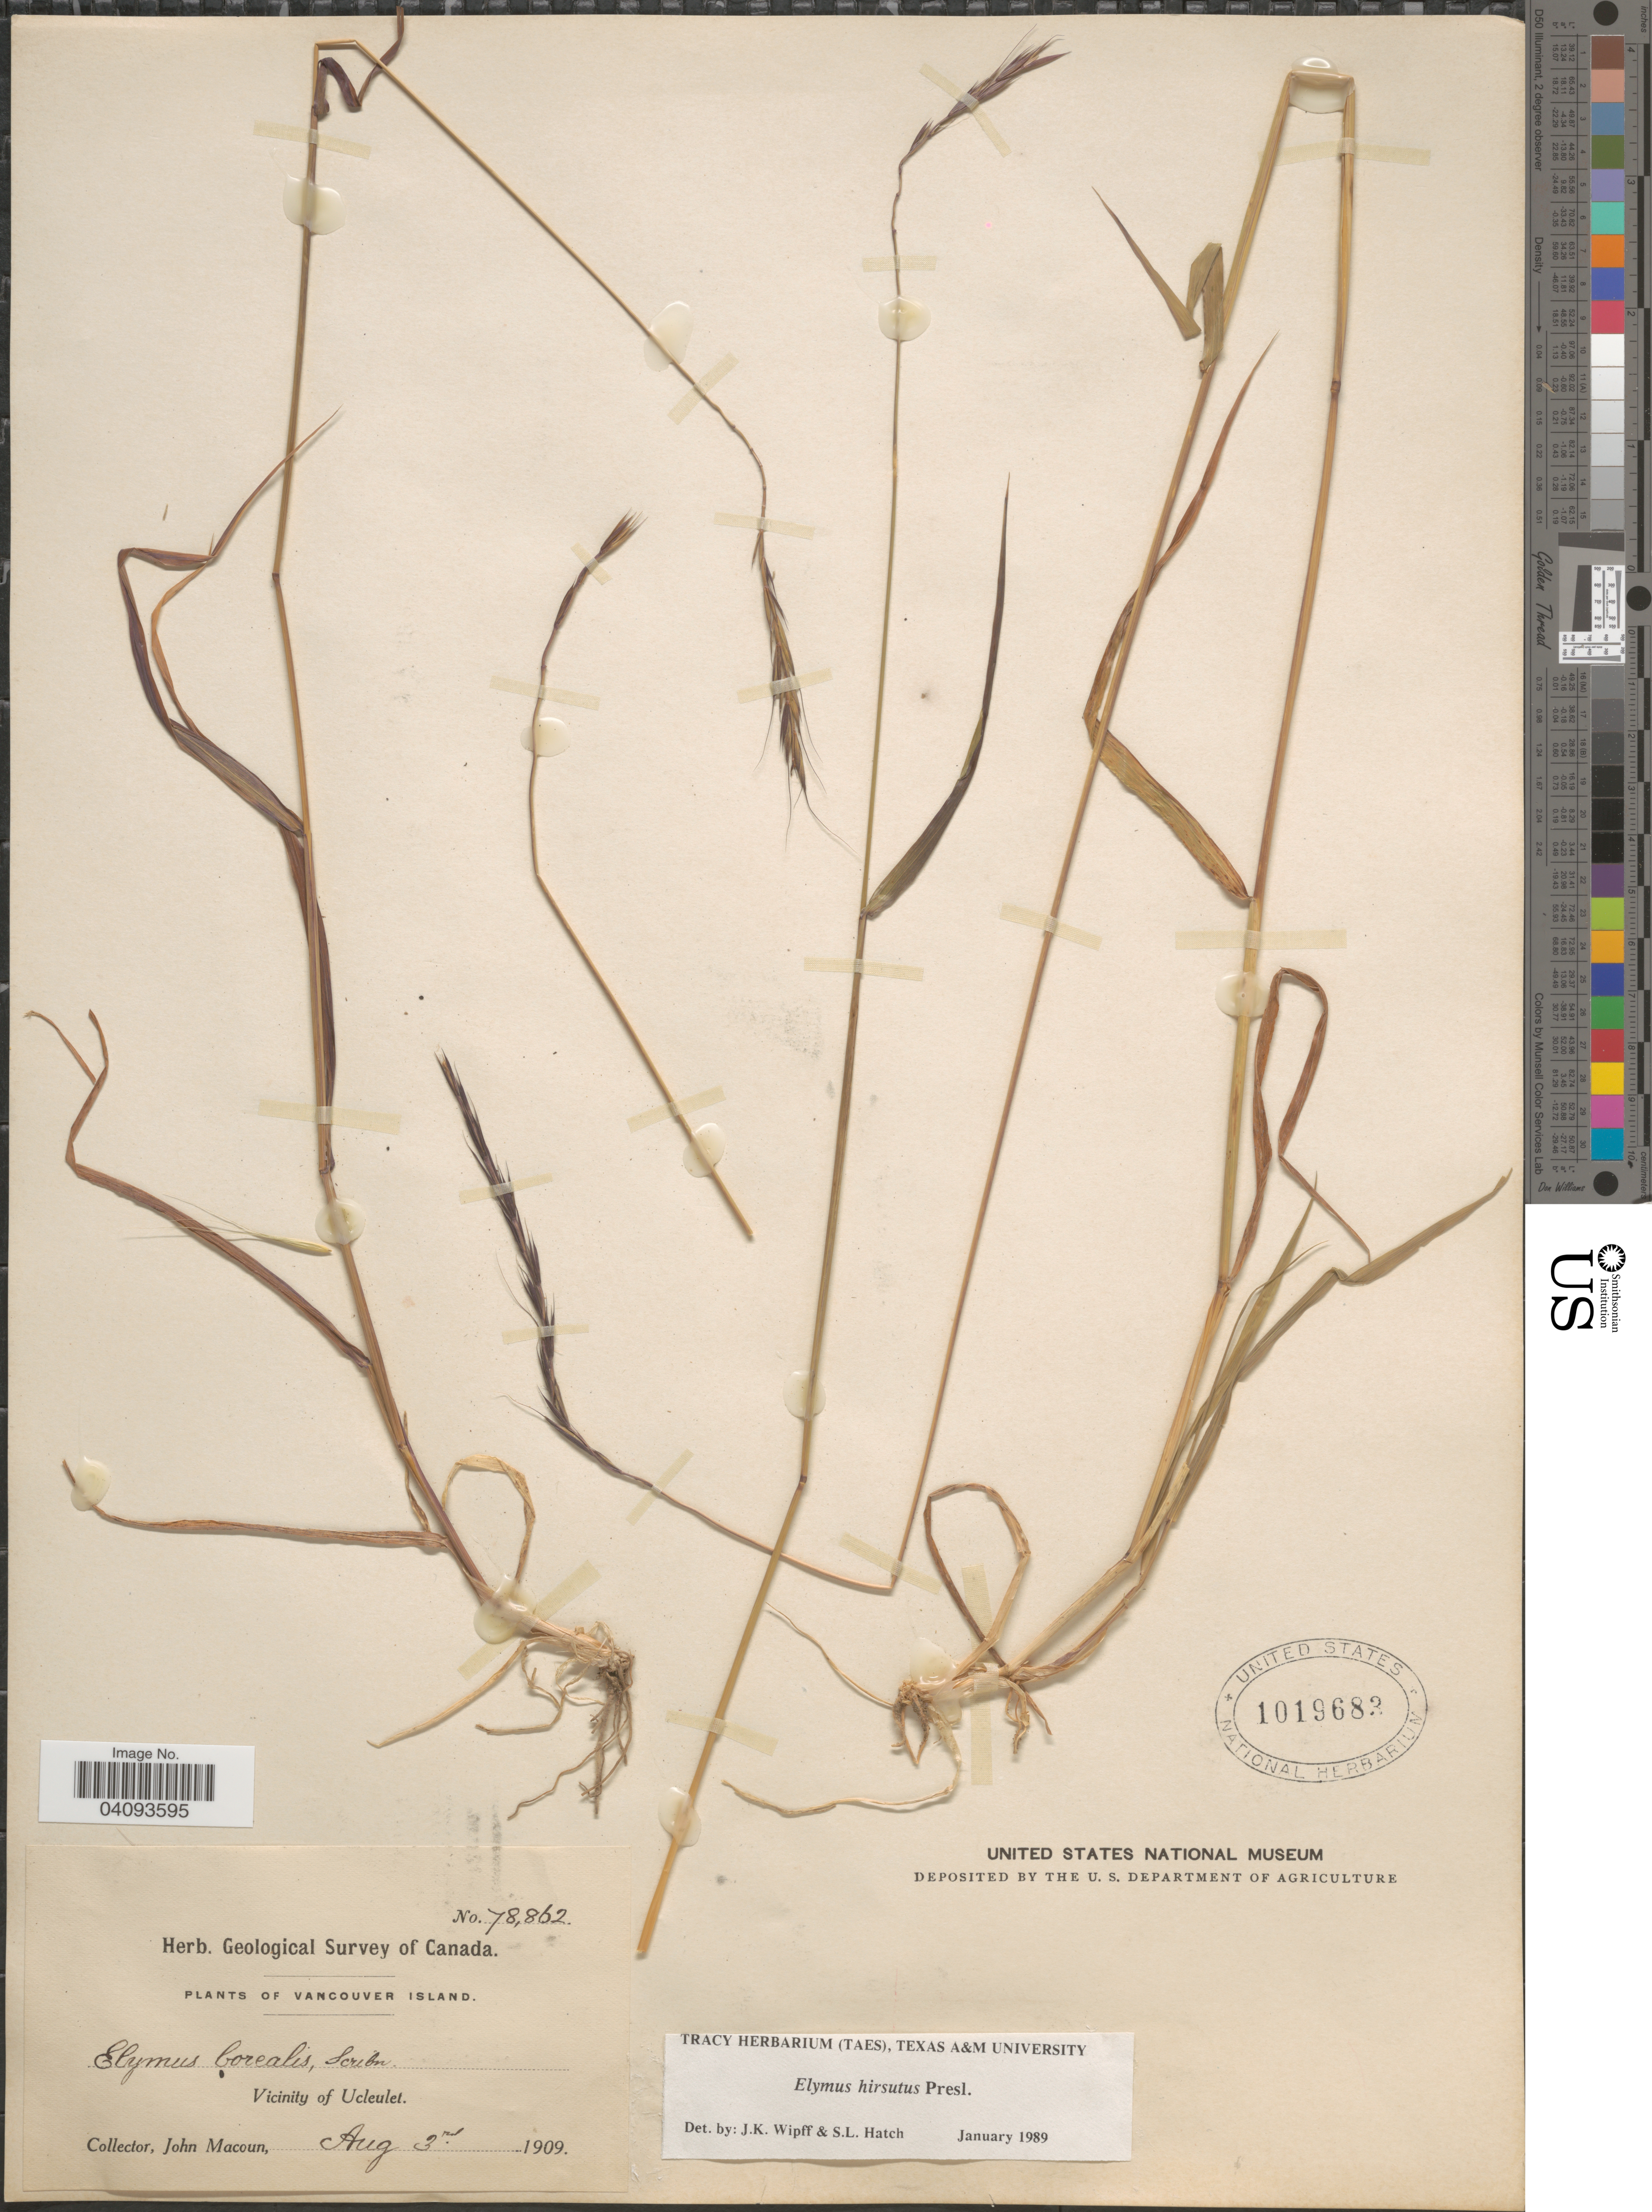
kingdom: Plantae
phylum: Tracheophyta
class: Liliopsida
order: Poales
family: Poaceae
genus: Elymus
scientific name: Elymus hirsutus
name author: J. Presl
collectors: J. Macoun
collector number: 78862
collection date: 1909-08-03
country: Canada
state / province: British Columbia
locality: Geological Survey of Canada. Vancouver Island. Vicinity of Ucleulet.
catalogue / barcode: US 1019683